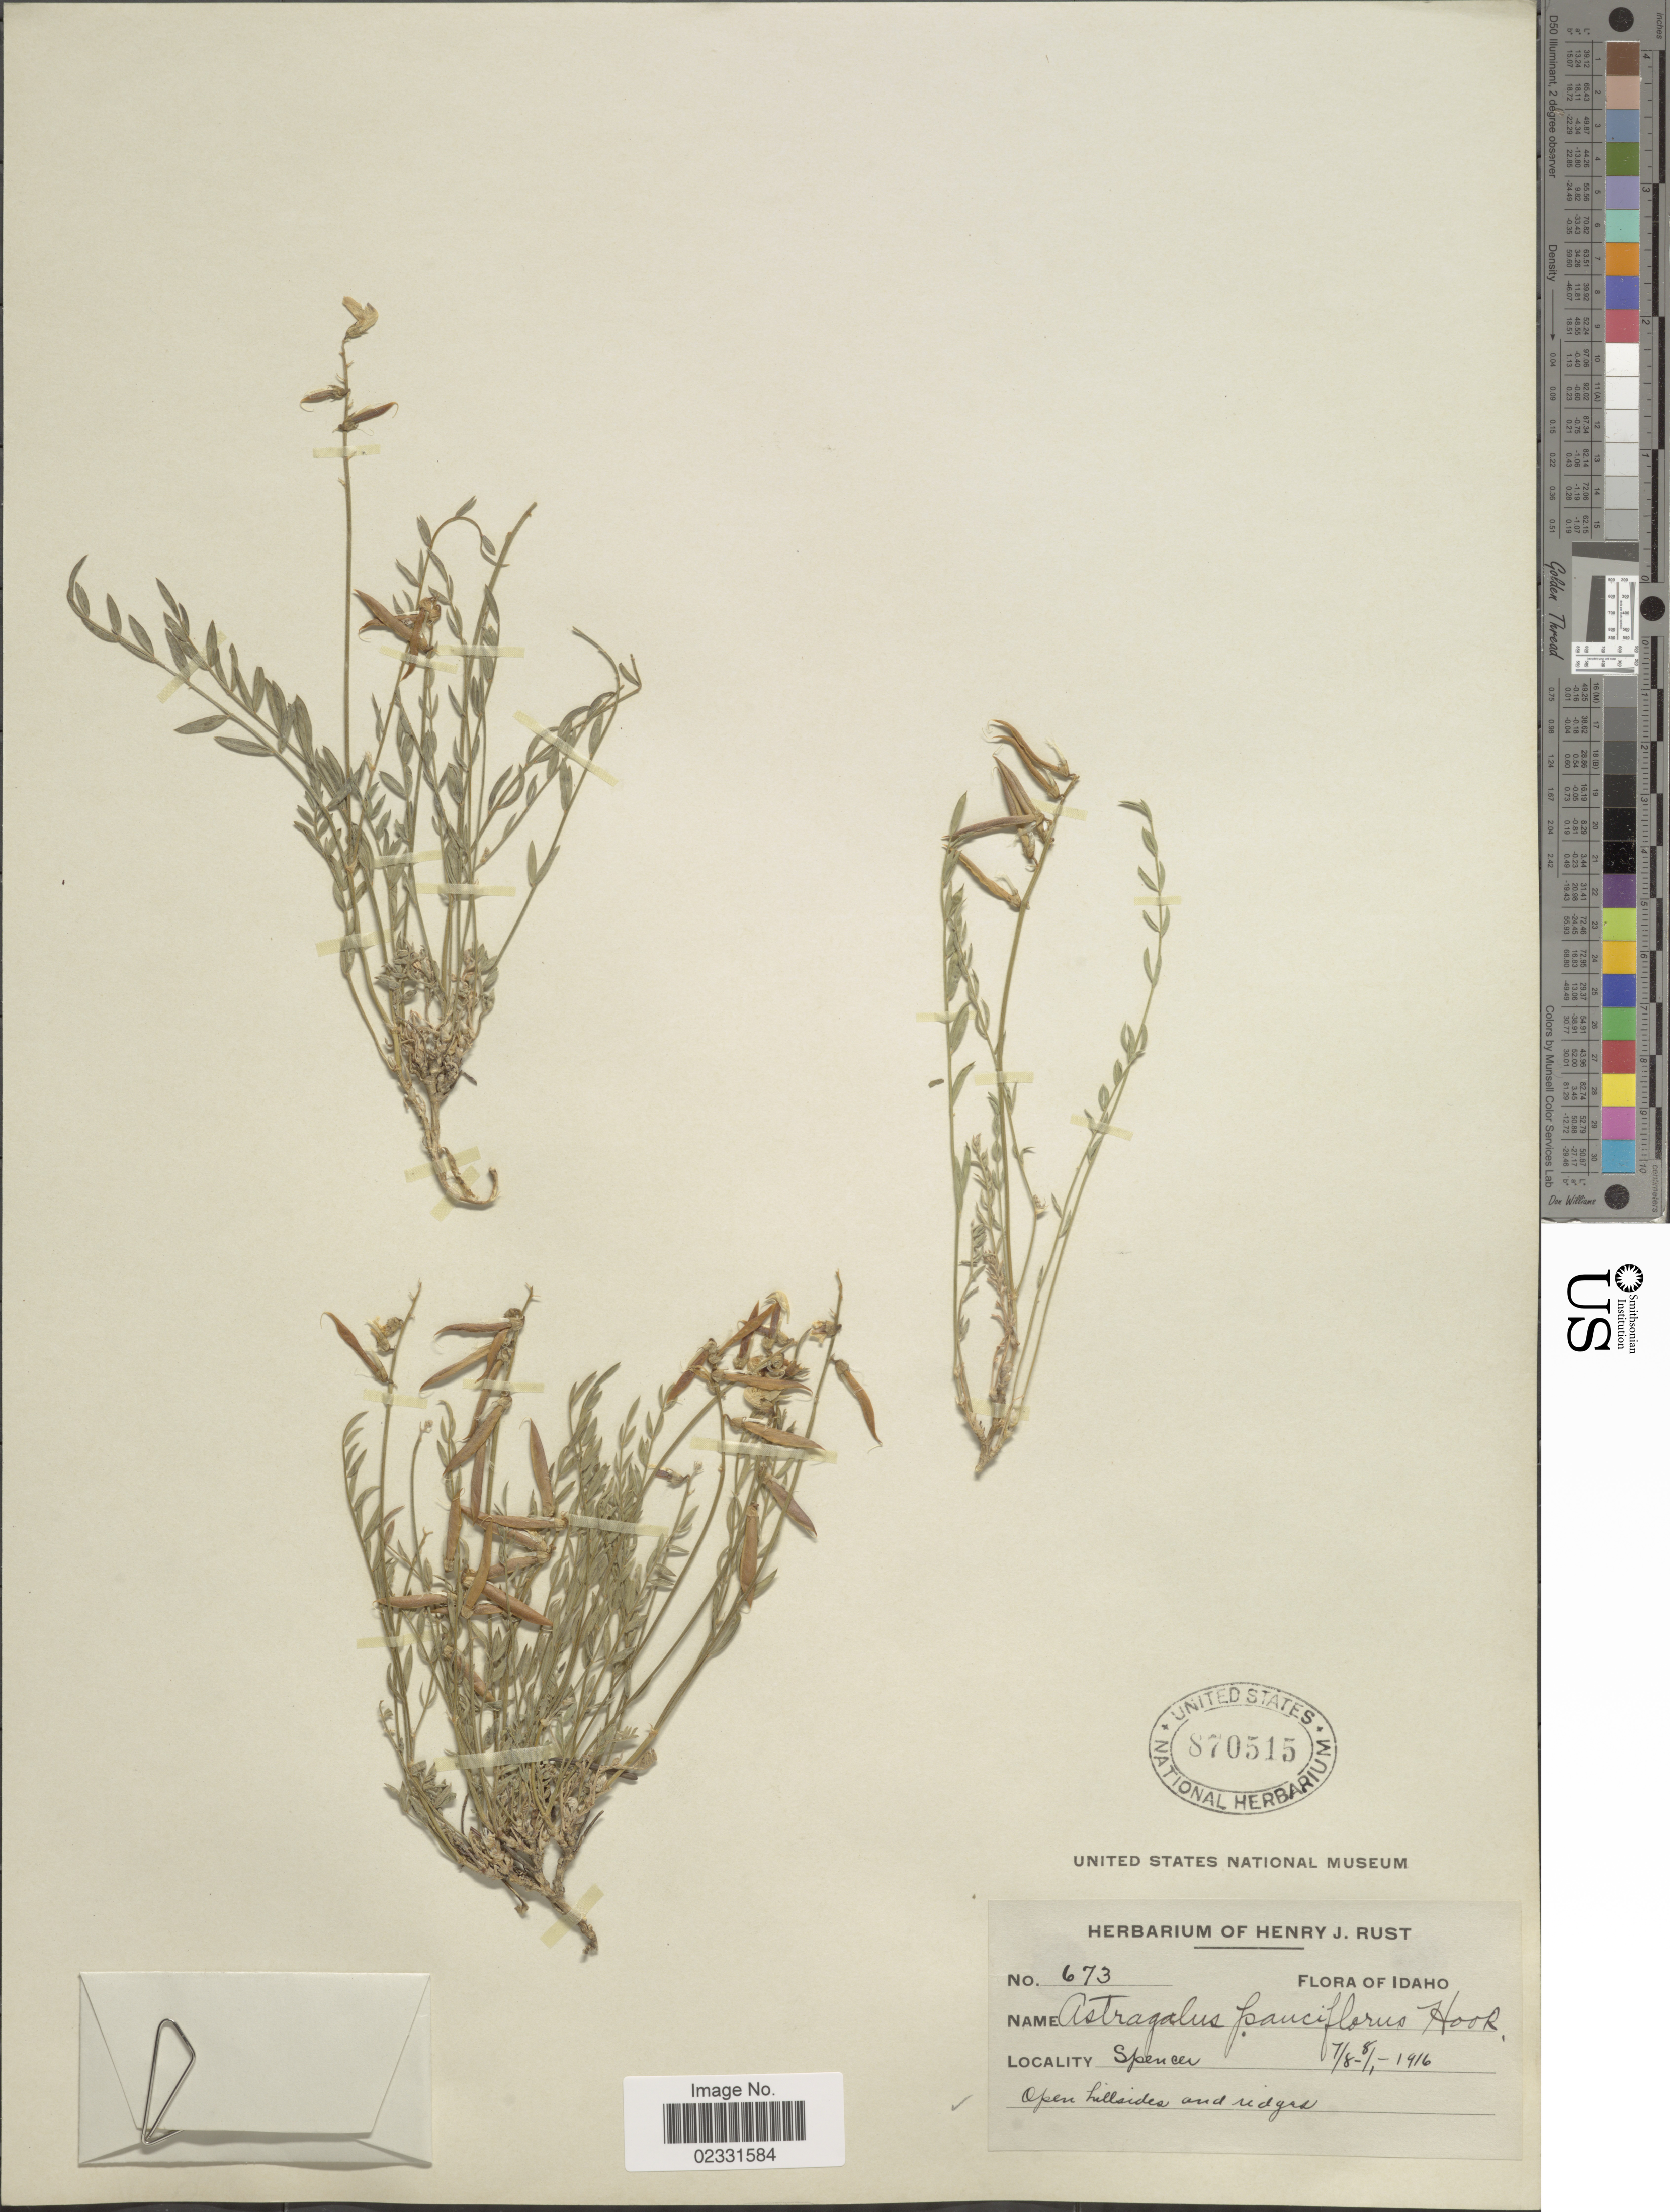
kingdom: Plantae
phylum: Tracheophyta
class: Magnoliopsida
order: Fabales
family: Fabaceae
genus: Astragalus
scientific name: Astragalus griseopubescens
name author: E. Sheld.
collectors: H. J. Rust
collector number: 673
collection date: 1916-07-08/1916-08-01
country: United States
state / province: Idaho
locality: Spencer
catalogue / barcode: US 870515